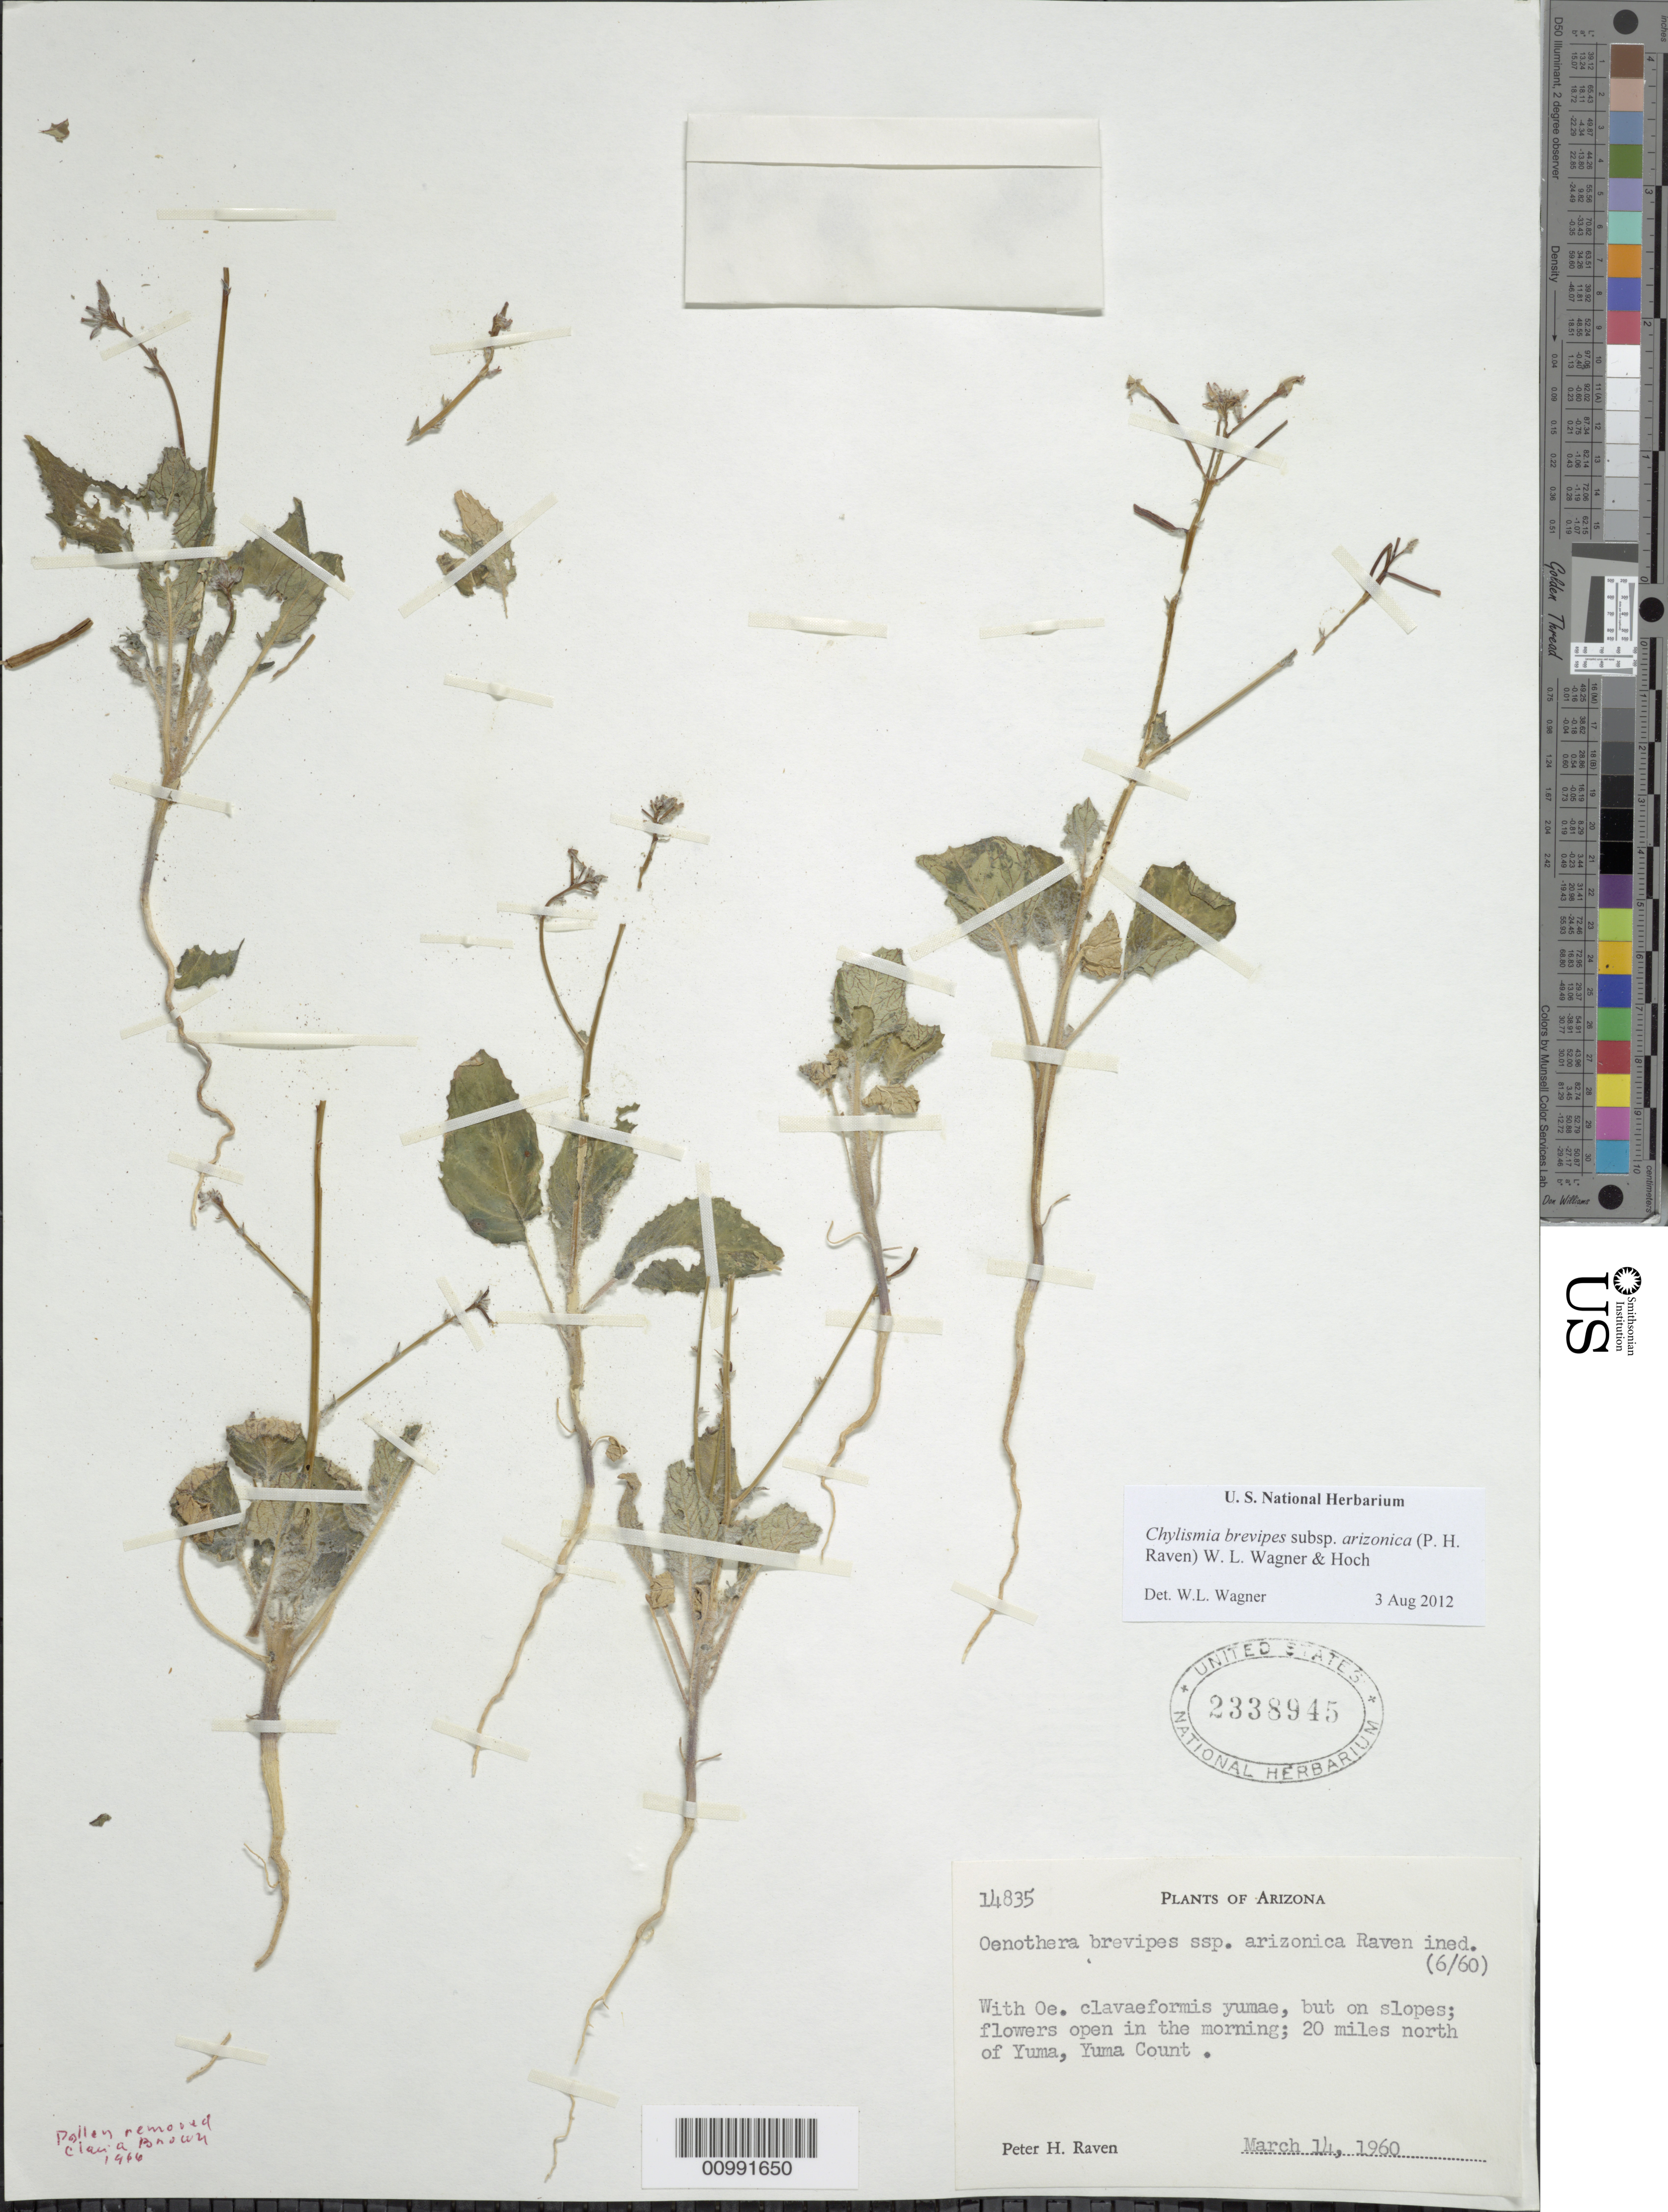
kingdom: Plantae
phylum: Tracheophyta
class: Magnoliopsida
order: Myrtales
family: Onagraceae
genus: Chylismia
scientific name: Chylismia brevipes subsp. arizonica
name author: (P.H. Raven) W.L. Wagner & Hoch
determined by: Wagner, W. L., (BOT), Smithsonian Institution - National Museum of Natural History (UNITED STATES)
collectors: P. H. Raven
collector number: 14835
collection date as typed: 14 Mar 1960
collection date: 1960-03-14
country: United States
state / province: Arizona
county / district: Yuma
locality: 20 miles N of Ruma, on slopes.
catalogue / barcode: US 2338945